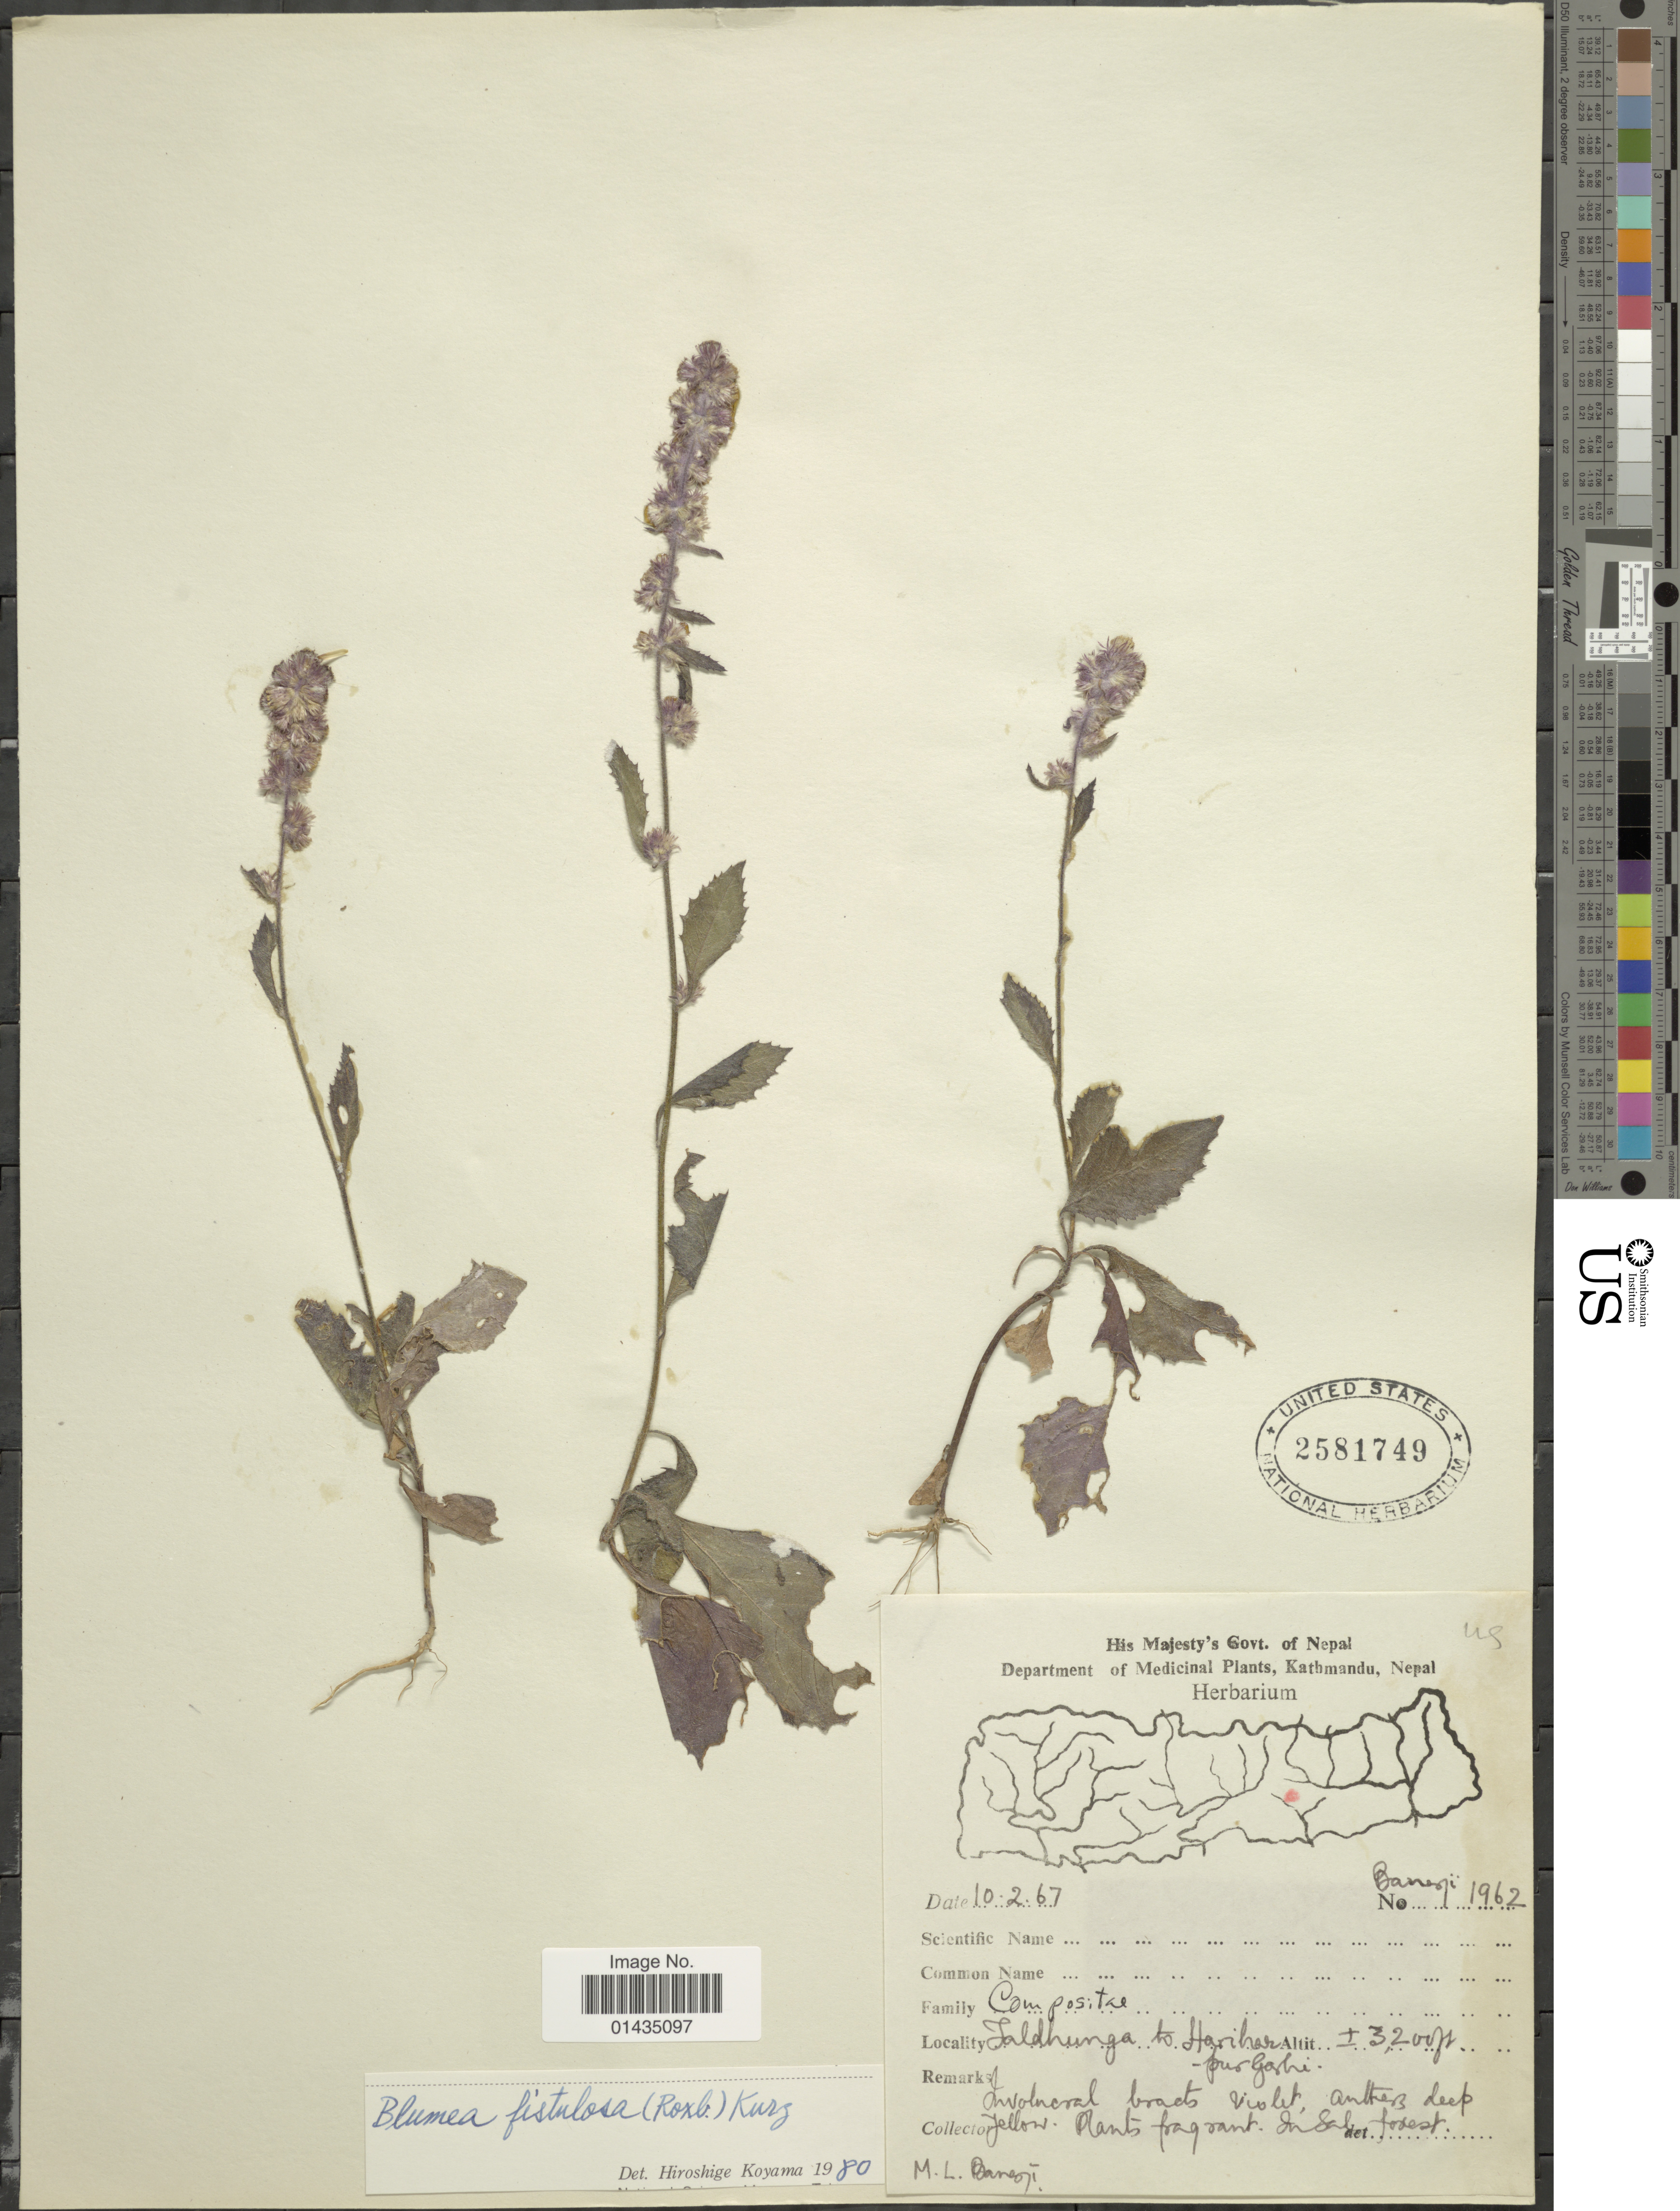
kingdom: Plantae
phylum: Tracheophyta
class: Magnoliopsida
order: Asterales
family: Asteraceae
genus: Blumea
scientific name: Blumea fistulosa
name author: (Roxb.) Kurz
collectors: M. Banerji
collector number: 1962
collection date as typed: Transcribed d/m/y: 10/2/67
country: Nepal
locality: Kathmandu, Ialdhunga to Harrhar, Purgashi [interpreted]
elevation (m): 975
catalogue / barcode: US 2581749